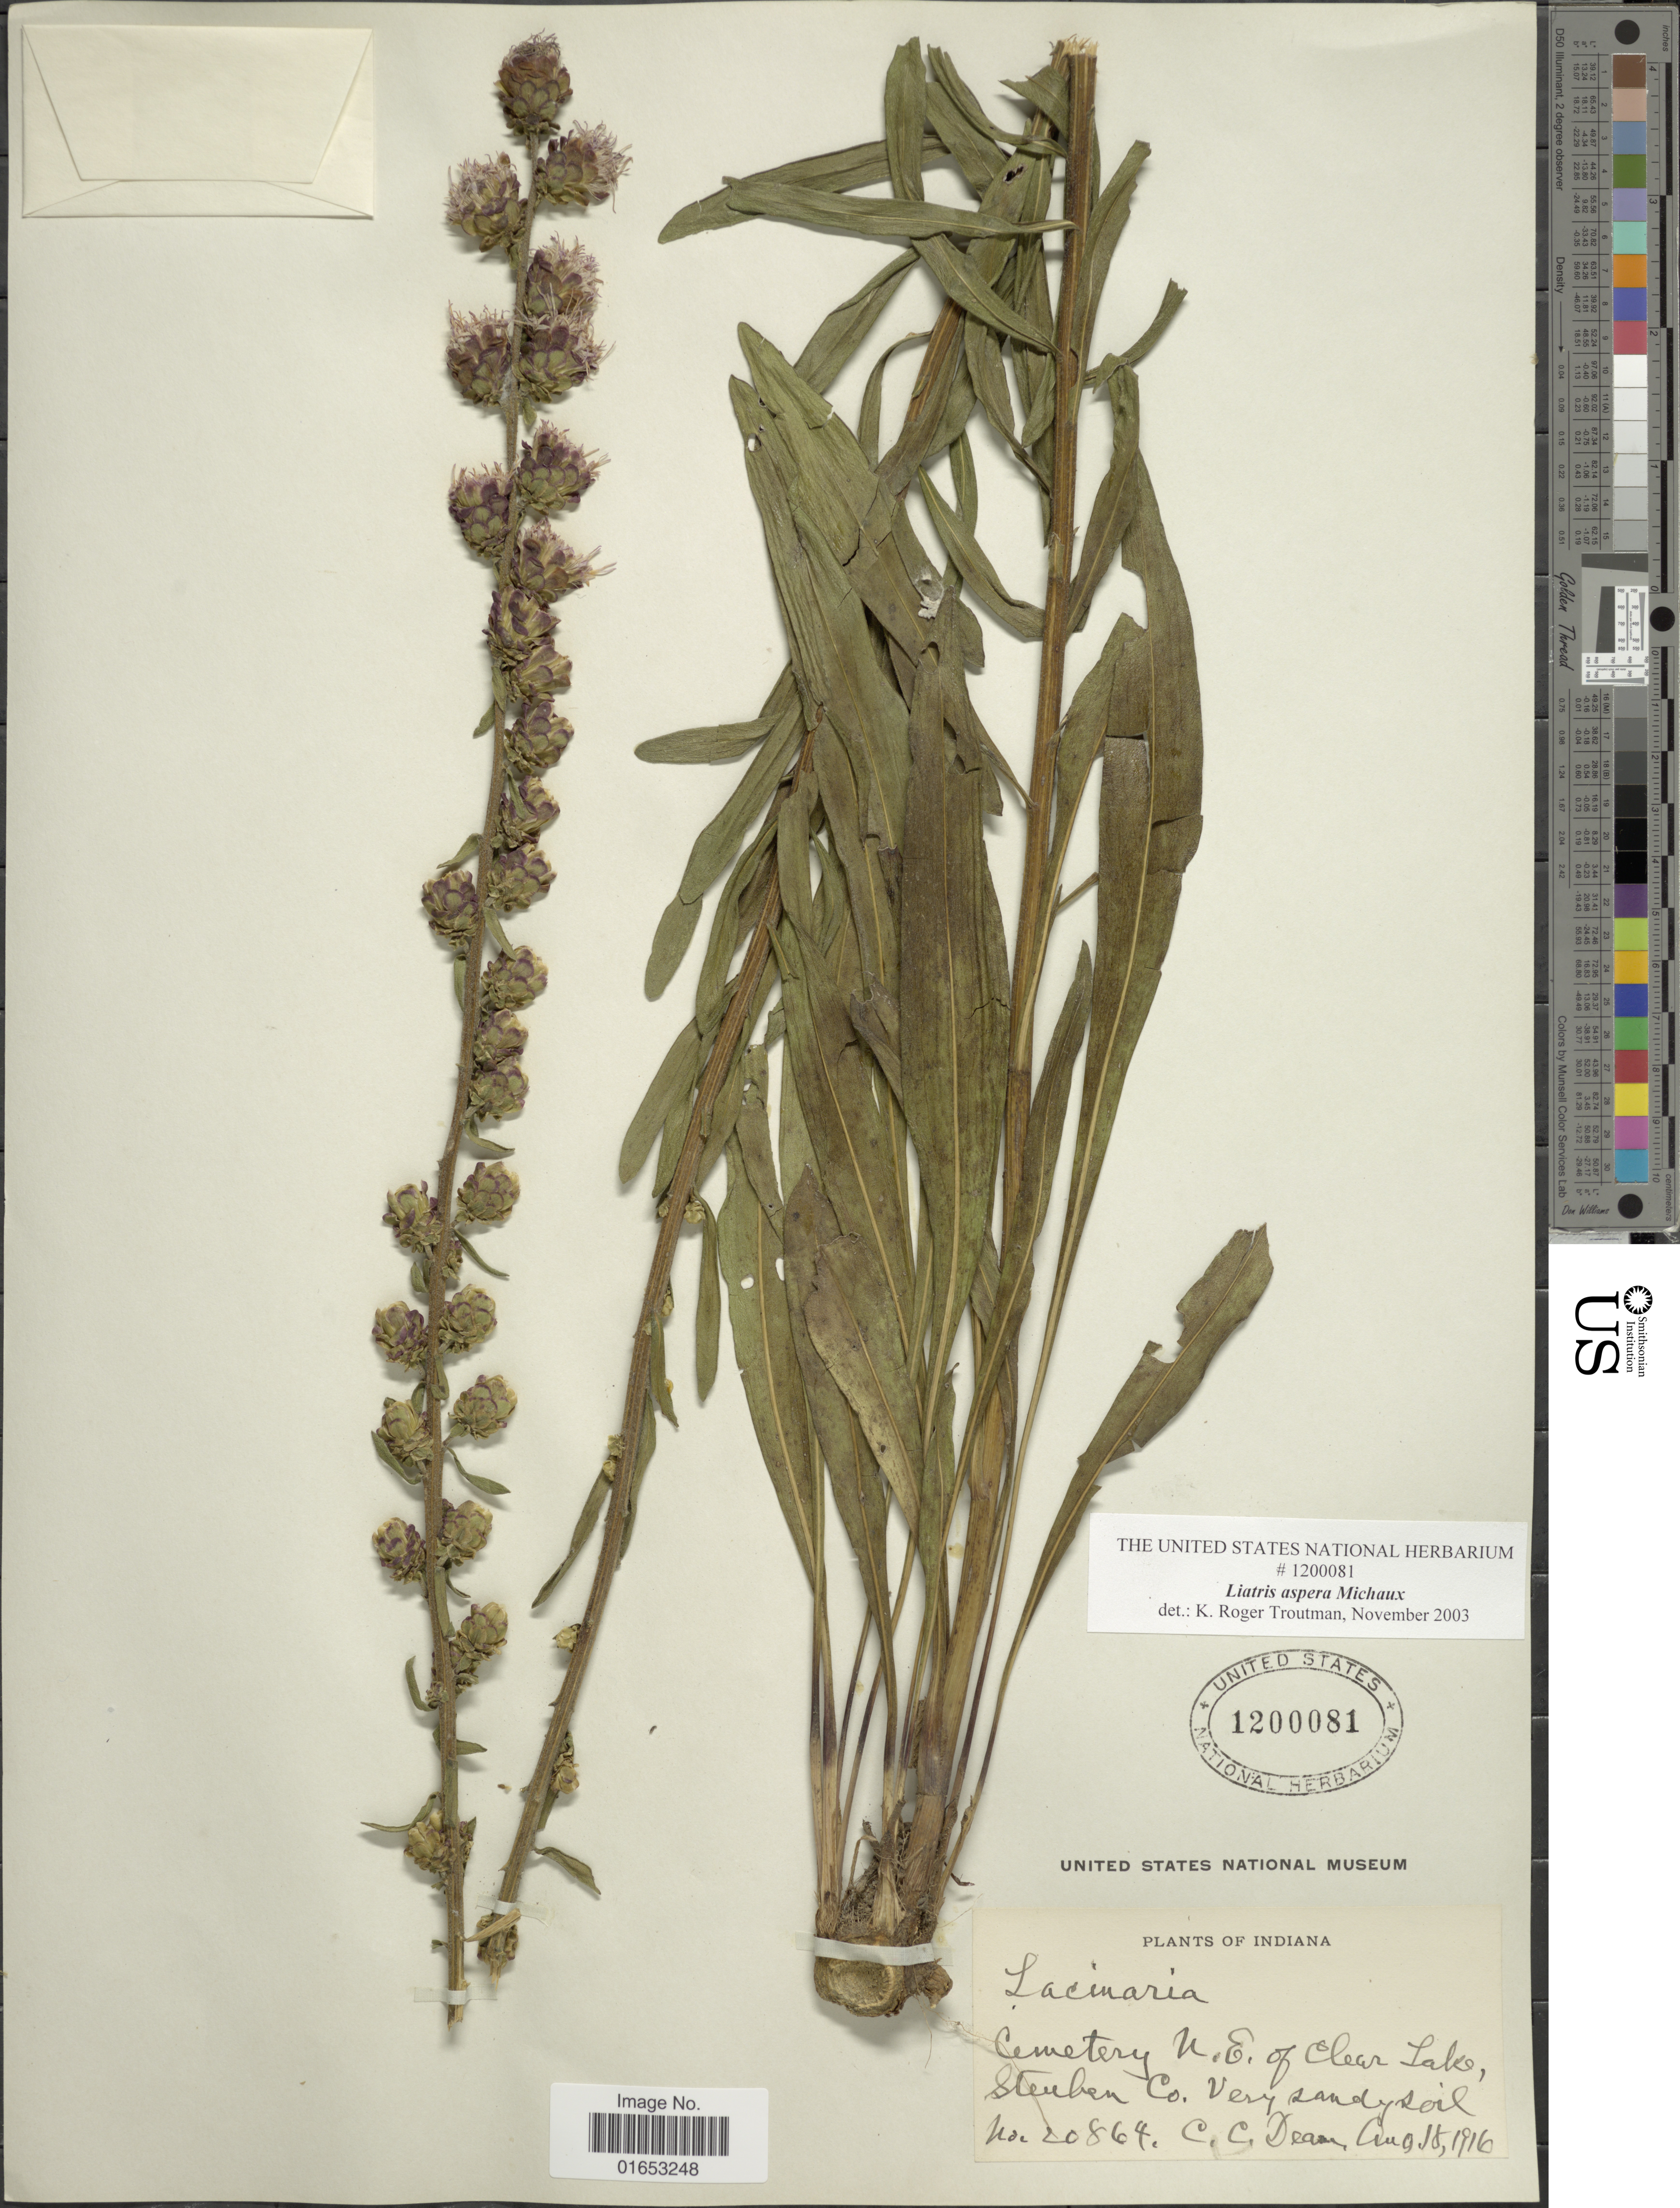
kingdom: Plantae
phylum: Tracheophyta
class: Magnoliopsida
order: Asterales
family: Asteraceae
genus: Liatris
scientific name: Liatris aspera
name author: Michx.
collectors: C. C. Deam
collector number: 20864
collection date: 1916-08-18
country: United States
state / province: Indiana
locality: Cemetery N.E. of Cleur Lake, Steuben Co.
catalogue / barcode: US 1200081